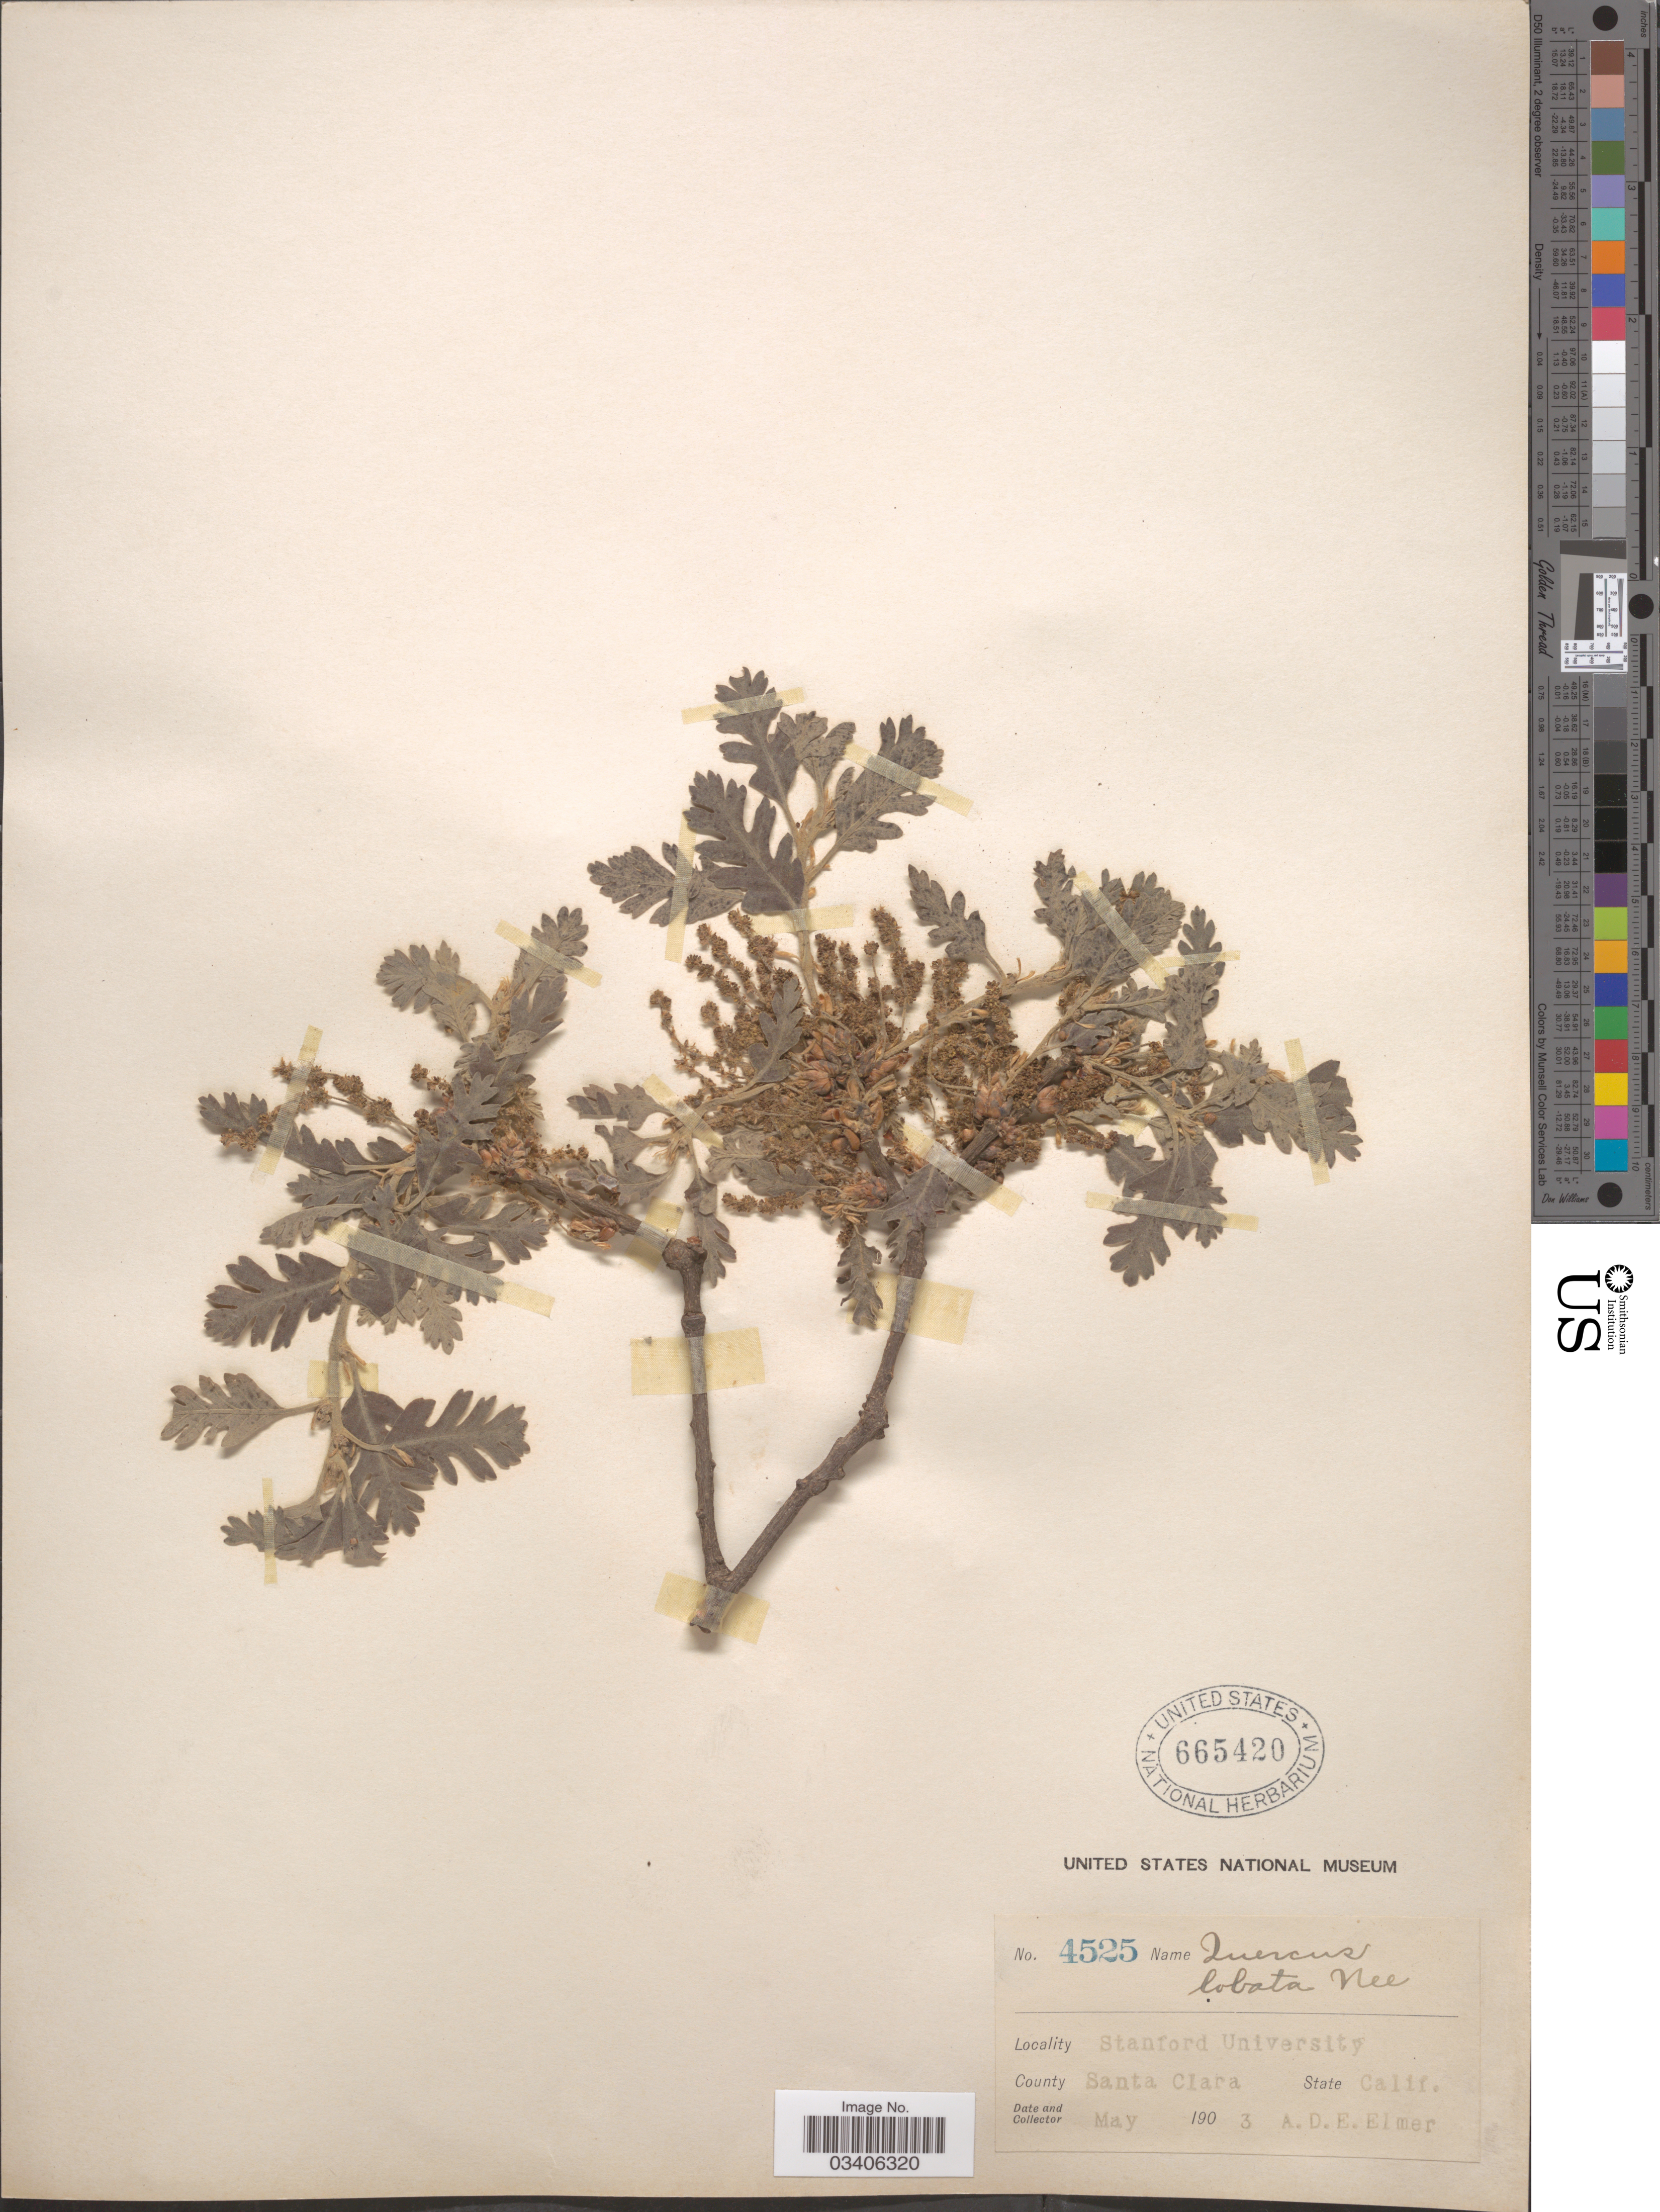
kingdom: Plantae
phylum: Tracheophyta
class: Magnoliopsida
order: Fagales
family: Fagaceae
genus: Quercus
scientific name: Quercus lobata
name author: Née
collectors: A. D. E. Elmer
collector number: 4525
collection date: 1903-05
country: United States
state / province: California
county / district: Santa Clara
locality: Stanford University. County Santa Clara.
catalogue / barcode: US 665420